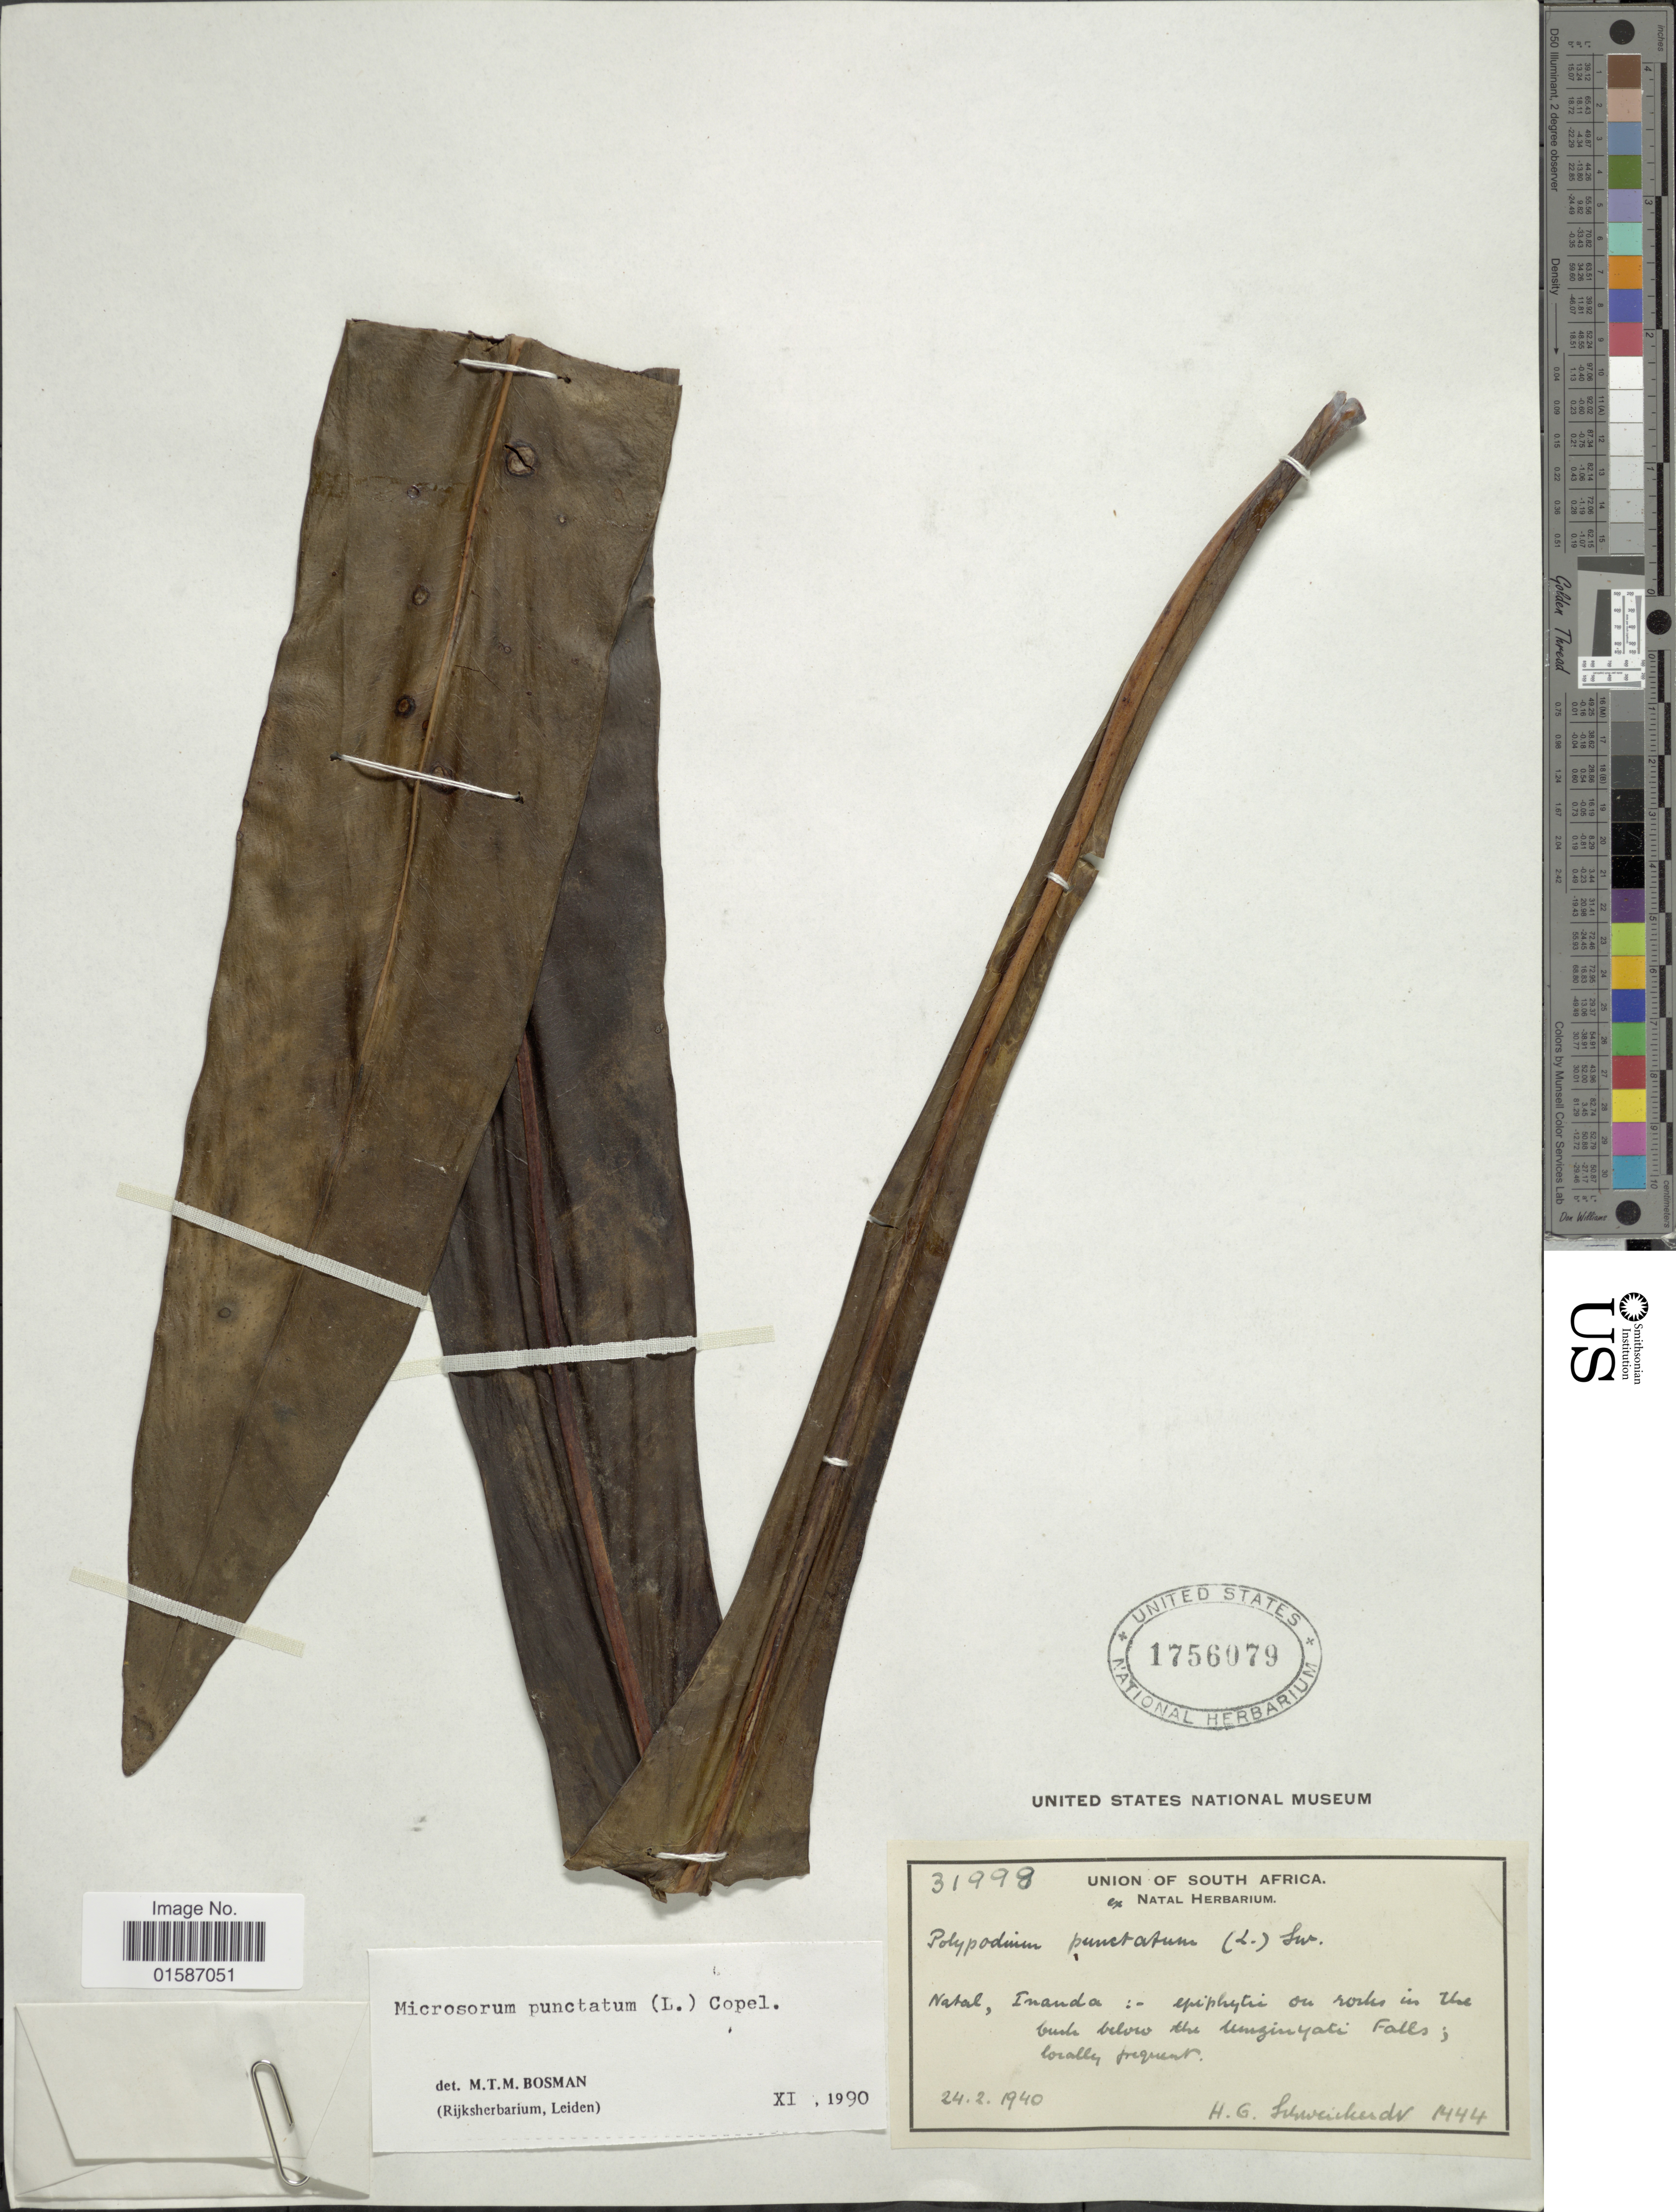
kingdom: Plantae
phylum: Tracheophyta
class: Polypodiopsida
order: Polypodiales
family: Polypodiaceae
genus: Microsorum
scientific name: Microsorum punctatum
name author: (L.) Copel.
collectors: H. Schweichkerdt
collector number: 1444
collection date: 1940-02-24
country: South Africa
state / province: KwaZulu-Natal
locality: Natal, Inanda: epiphytic on rock in the bank below the Umzinyati Falls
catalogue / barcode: US 1756079